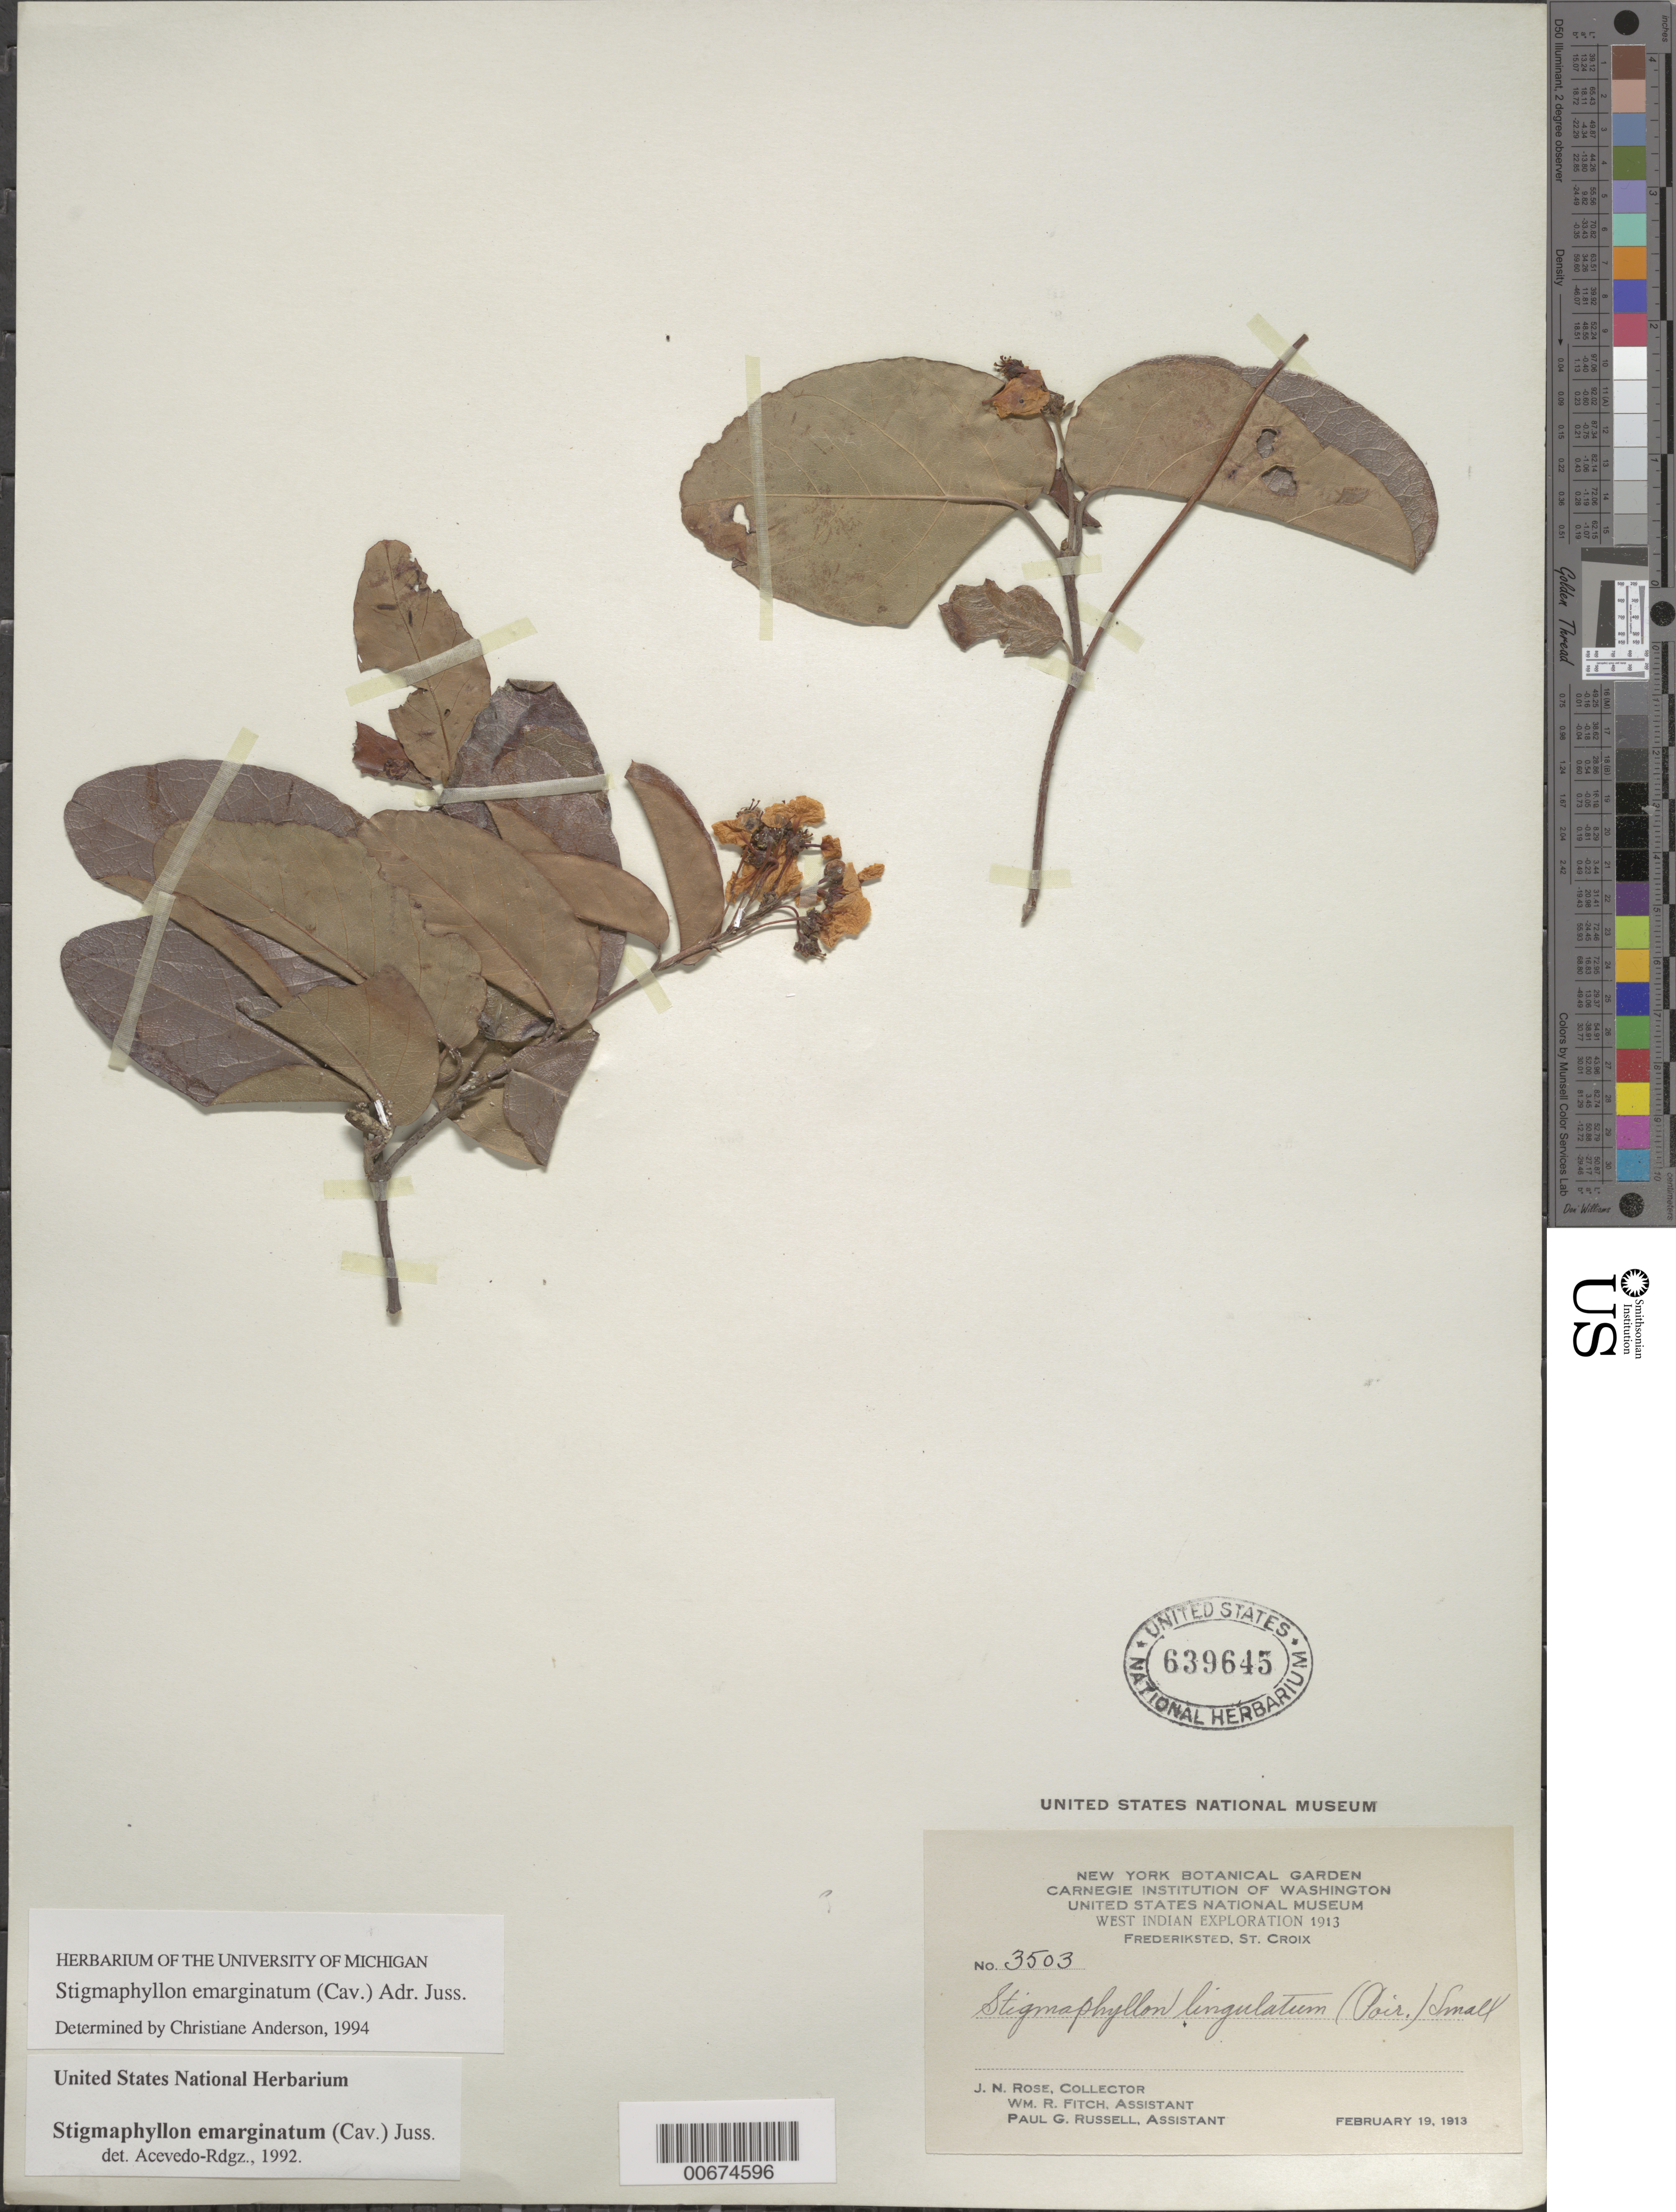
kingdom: Plantae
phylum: Tracheophyta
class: Magnoliopsida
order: Malpighiales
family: Malpighiaceae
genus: Stigmaphyllon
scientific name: Stigmaphyllon emarginatum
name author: (Cav.) A. Juss.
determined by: Anderson, C.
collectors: J. N. Rose, W. R. Fitch & P. G. Russell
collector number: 3503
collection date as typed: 19 Feb 1913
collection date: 1913-02-19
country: U.S. Virgin Islands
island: St. Croix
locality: Frederiksted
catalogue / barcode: US 639645